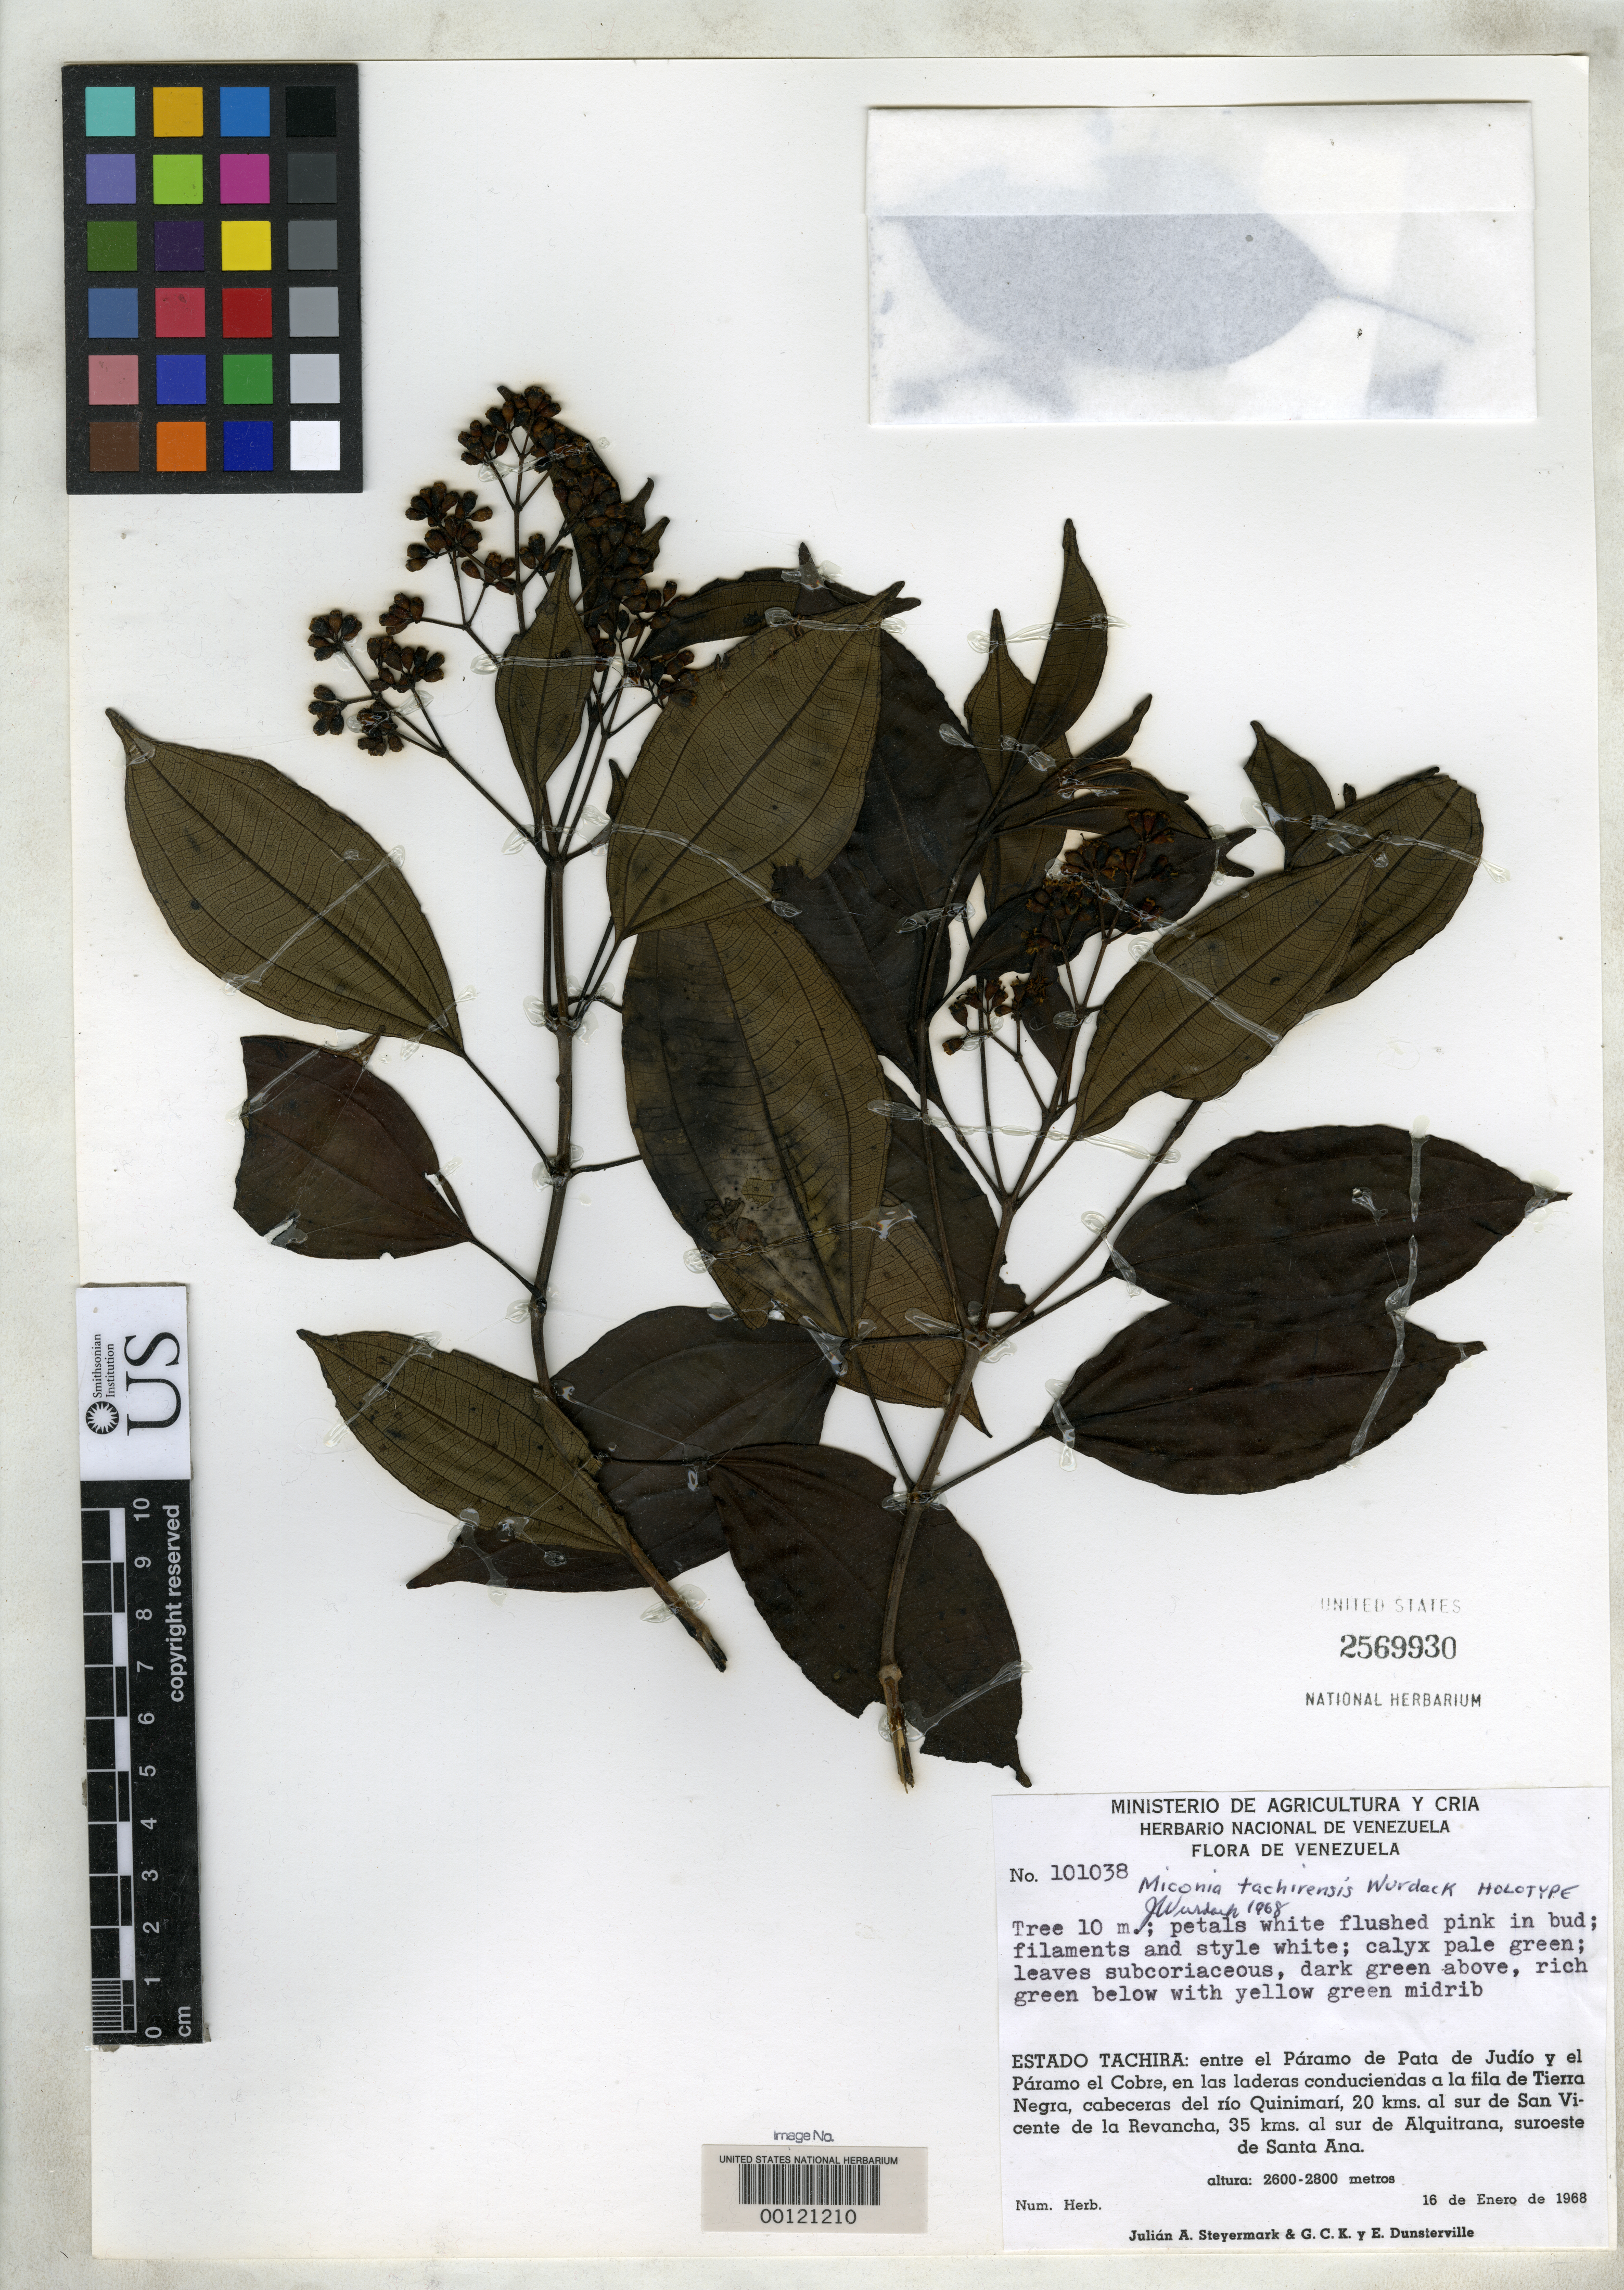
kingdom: Plantae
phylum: Tracheophyta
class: Magnoliopsida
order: Myrtales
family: Melastomataceae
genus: Miconia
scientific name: Miconia tachirensis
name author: Wurdack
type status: Holotype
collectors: J. Steyermark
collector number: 101038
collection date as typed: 16 Jan 1968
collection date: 1968-01-16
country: Venezuela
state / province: Tachira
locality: Rio Quinimari headwaters.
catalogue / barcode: US 2569930